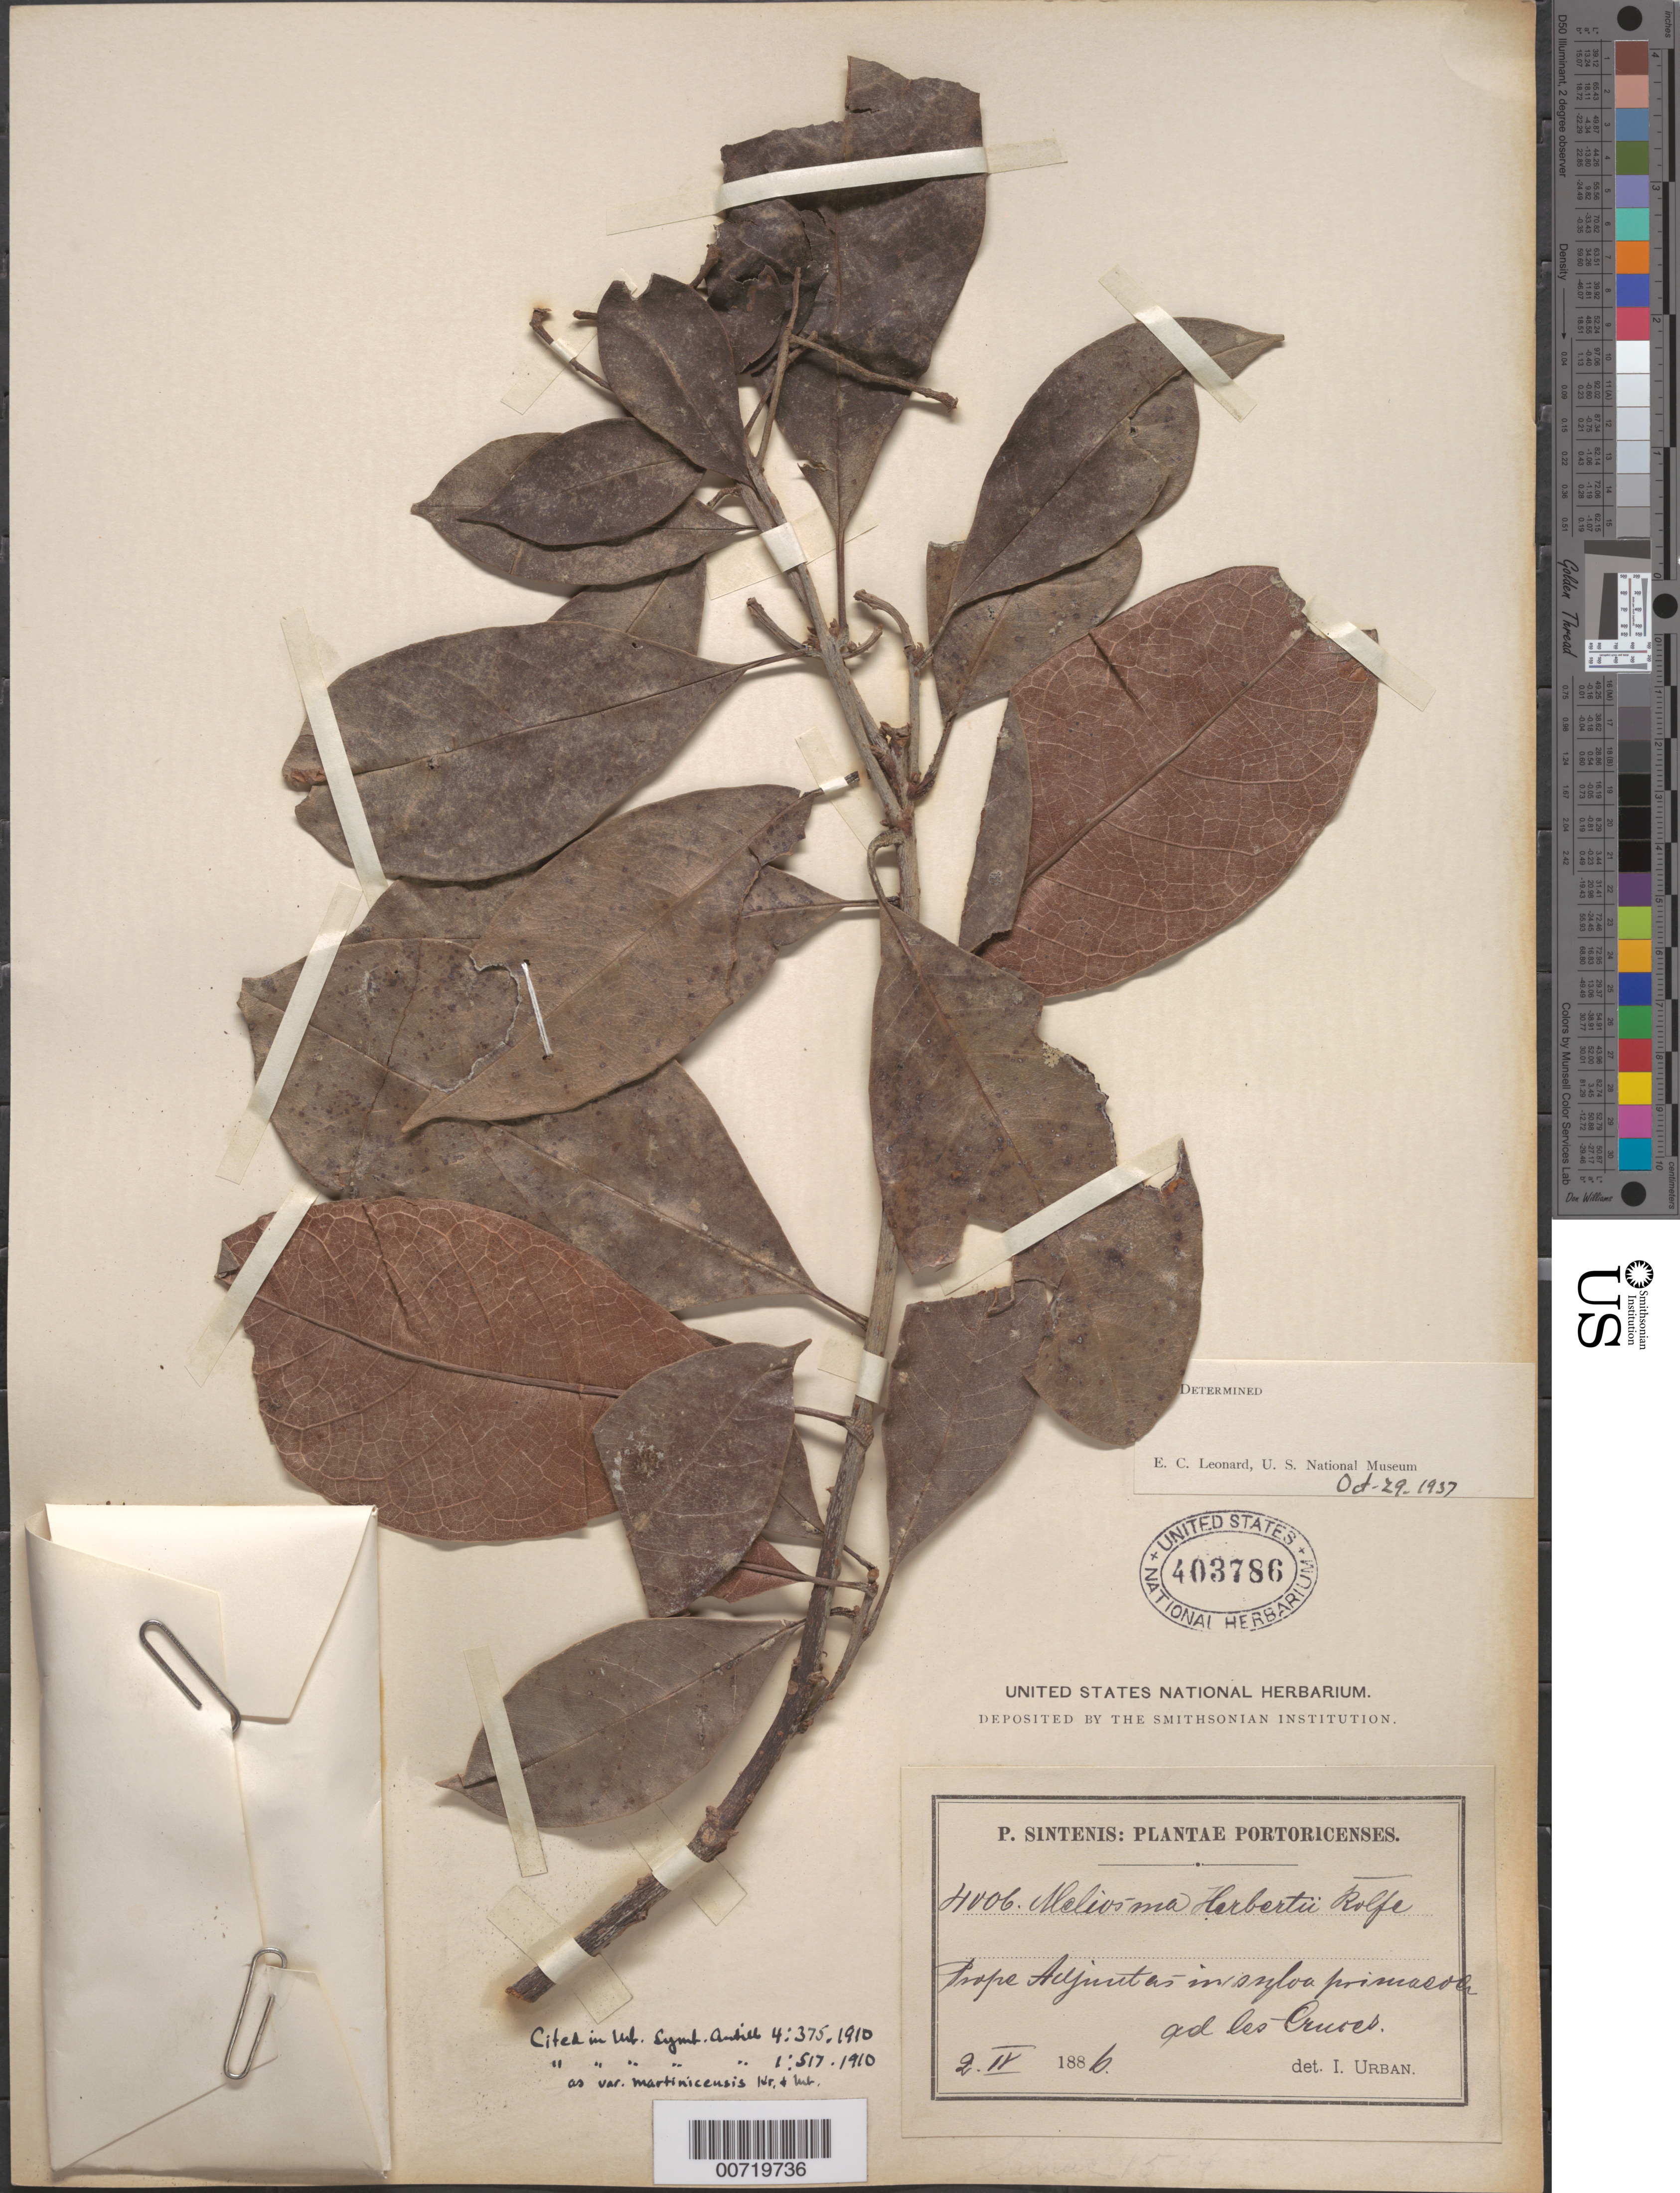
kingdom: Plantae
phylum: Tracheophyta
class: Magnoliopsida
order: Proteales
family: Sabiaceae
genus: Meliosma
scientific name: Meliosma herbertii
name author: Rolfe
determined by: Leonard, Emery C., (US)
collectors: P. Sintenis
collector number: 4006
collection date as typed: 02 Apr 1886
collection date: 1886-04-02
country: Puerto Rico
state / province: Adjuntas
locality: Prope Adjuntas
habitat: In sylva primaeva ad las Cruces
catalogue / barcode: US 403786